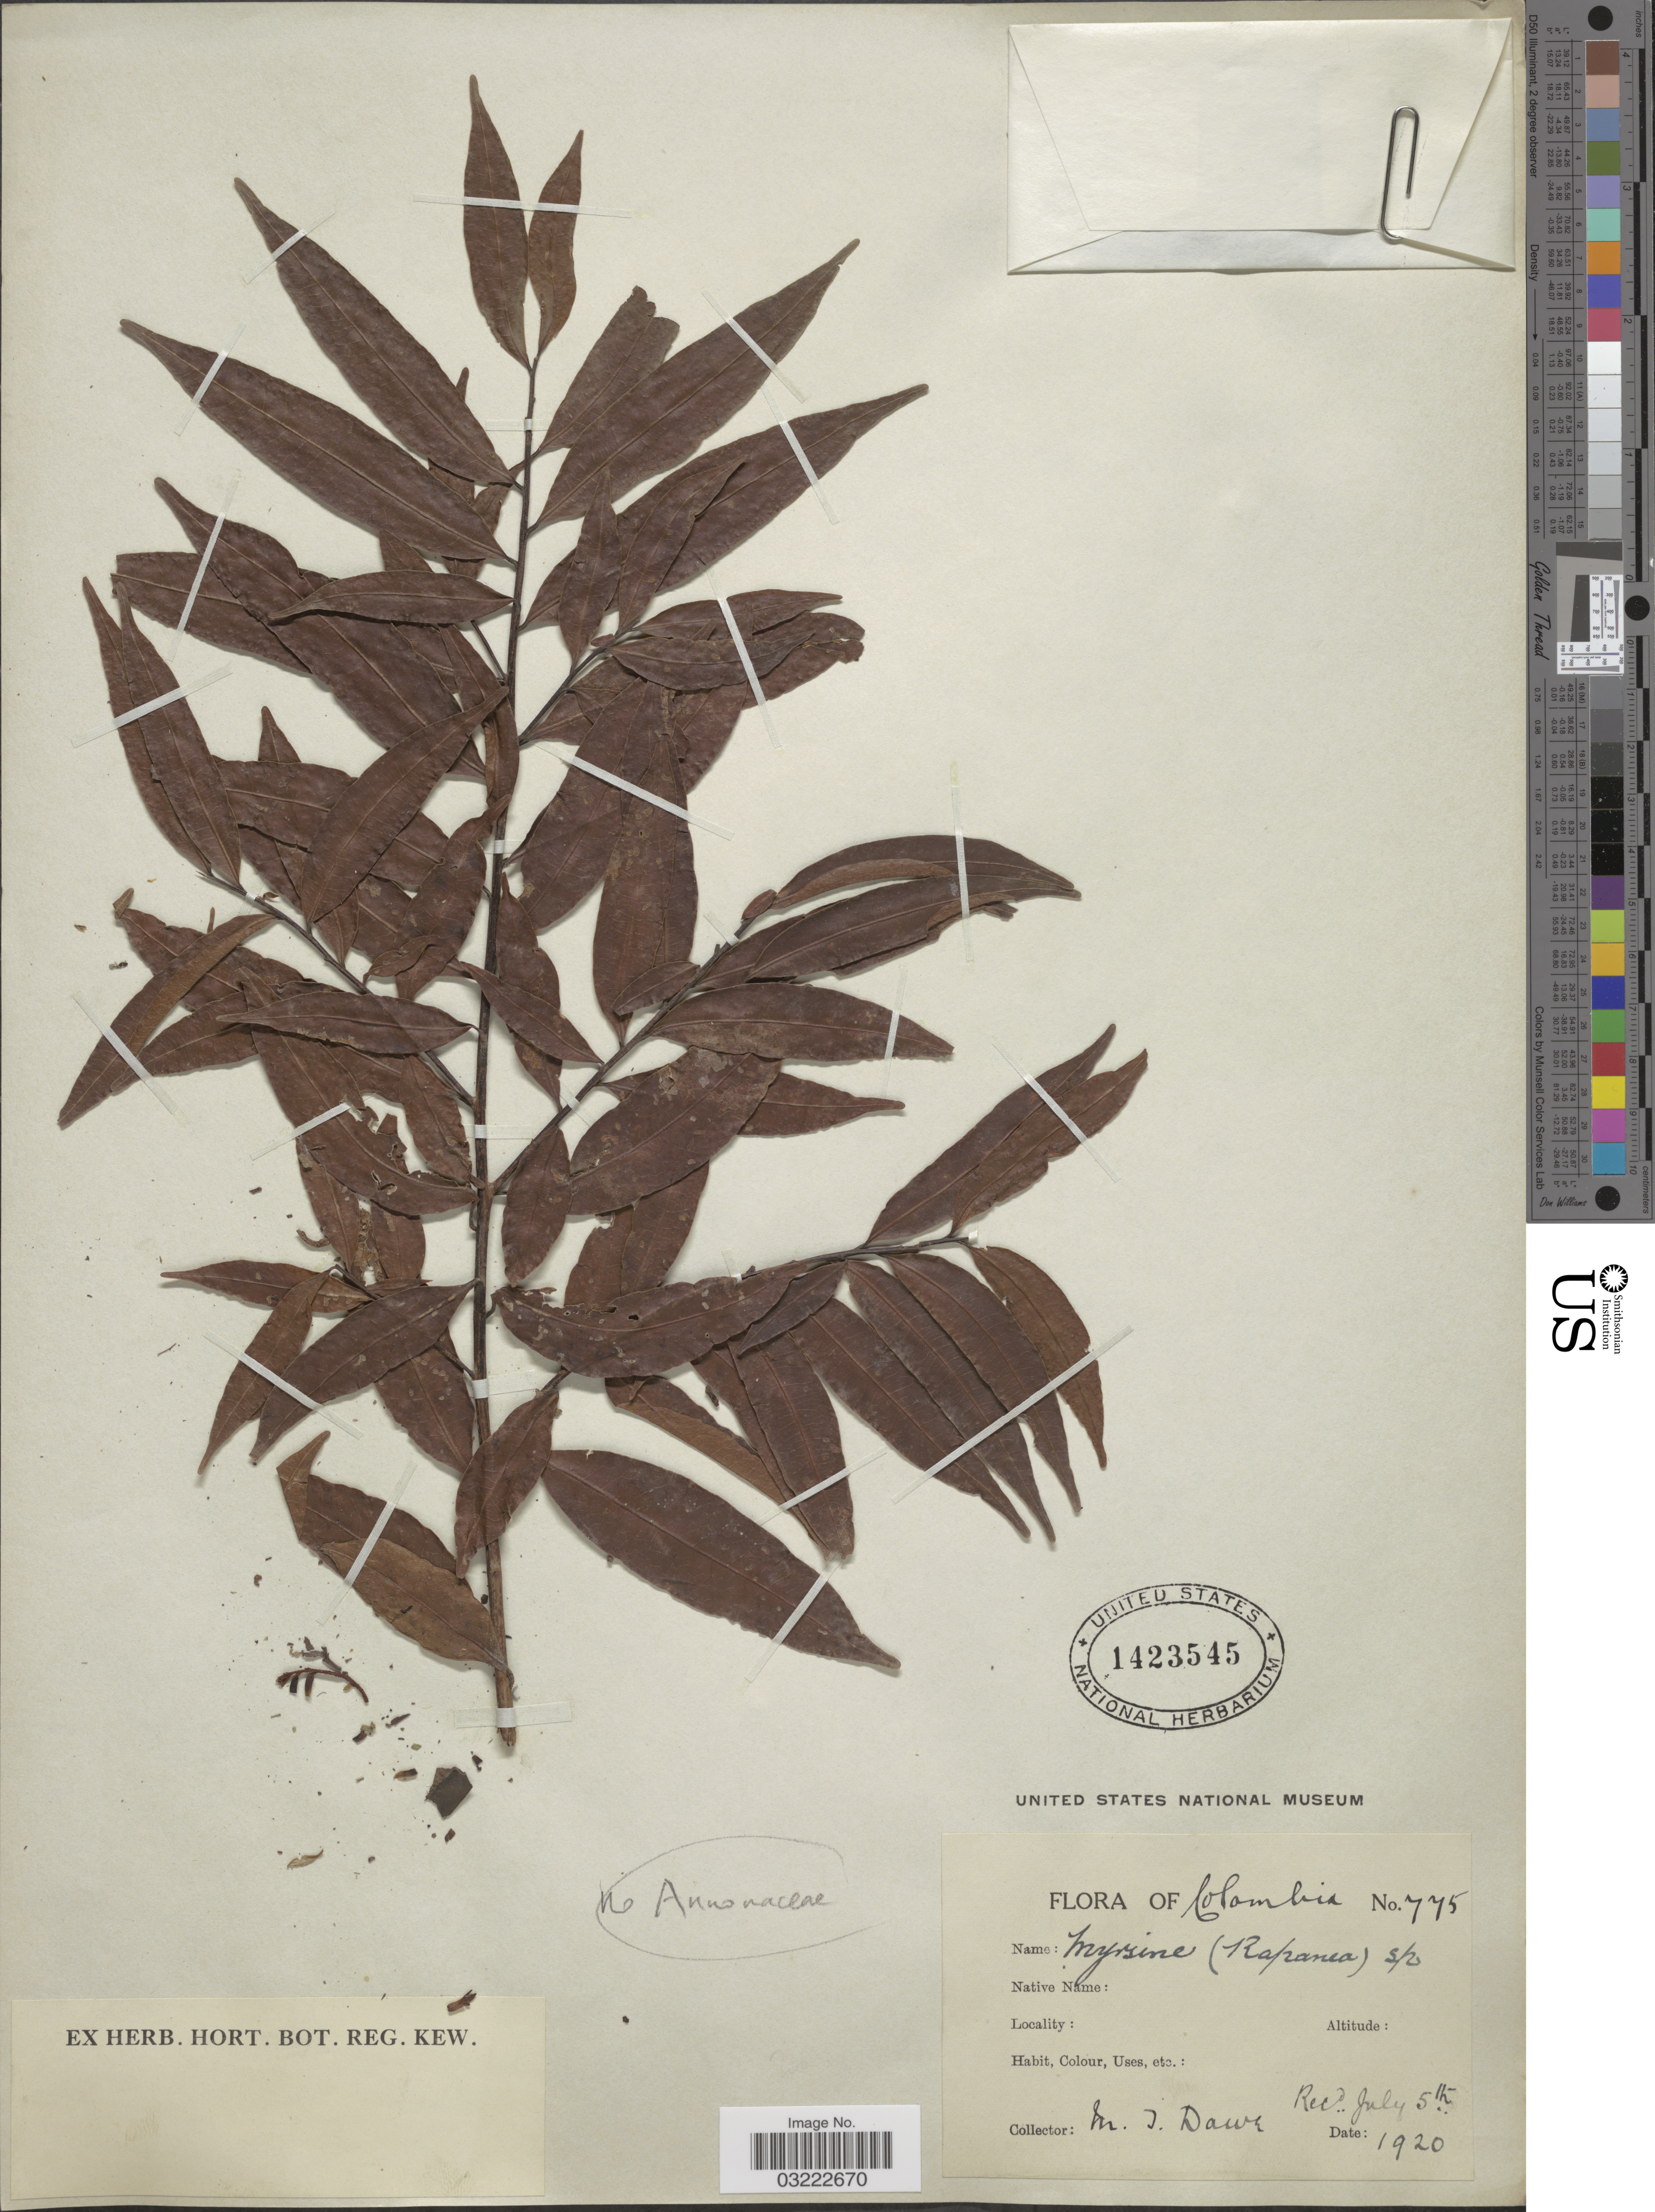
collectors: M. T. Dawe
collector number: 775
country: Colombia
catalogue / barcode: US 1423545